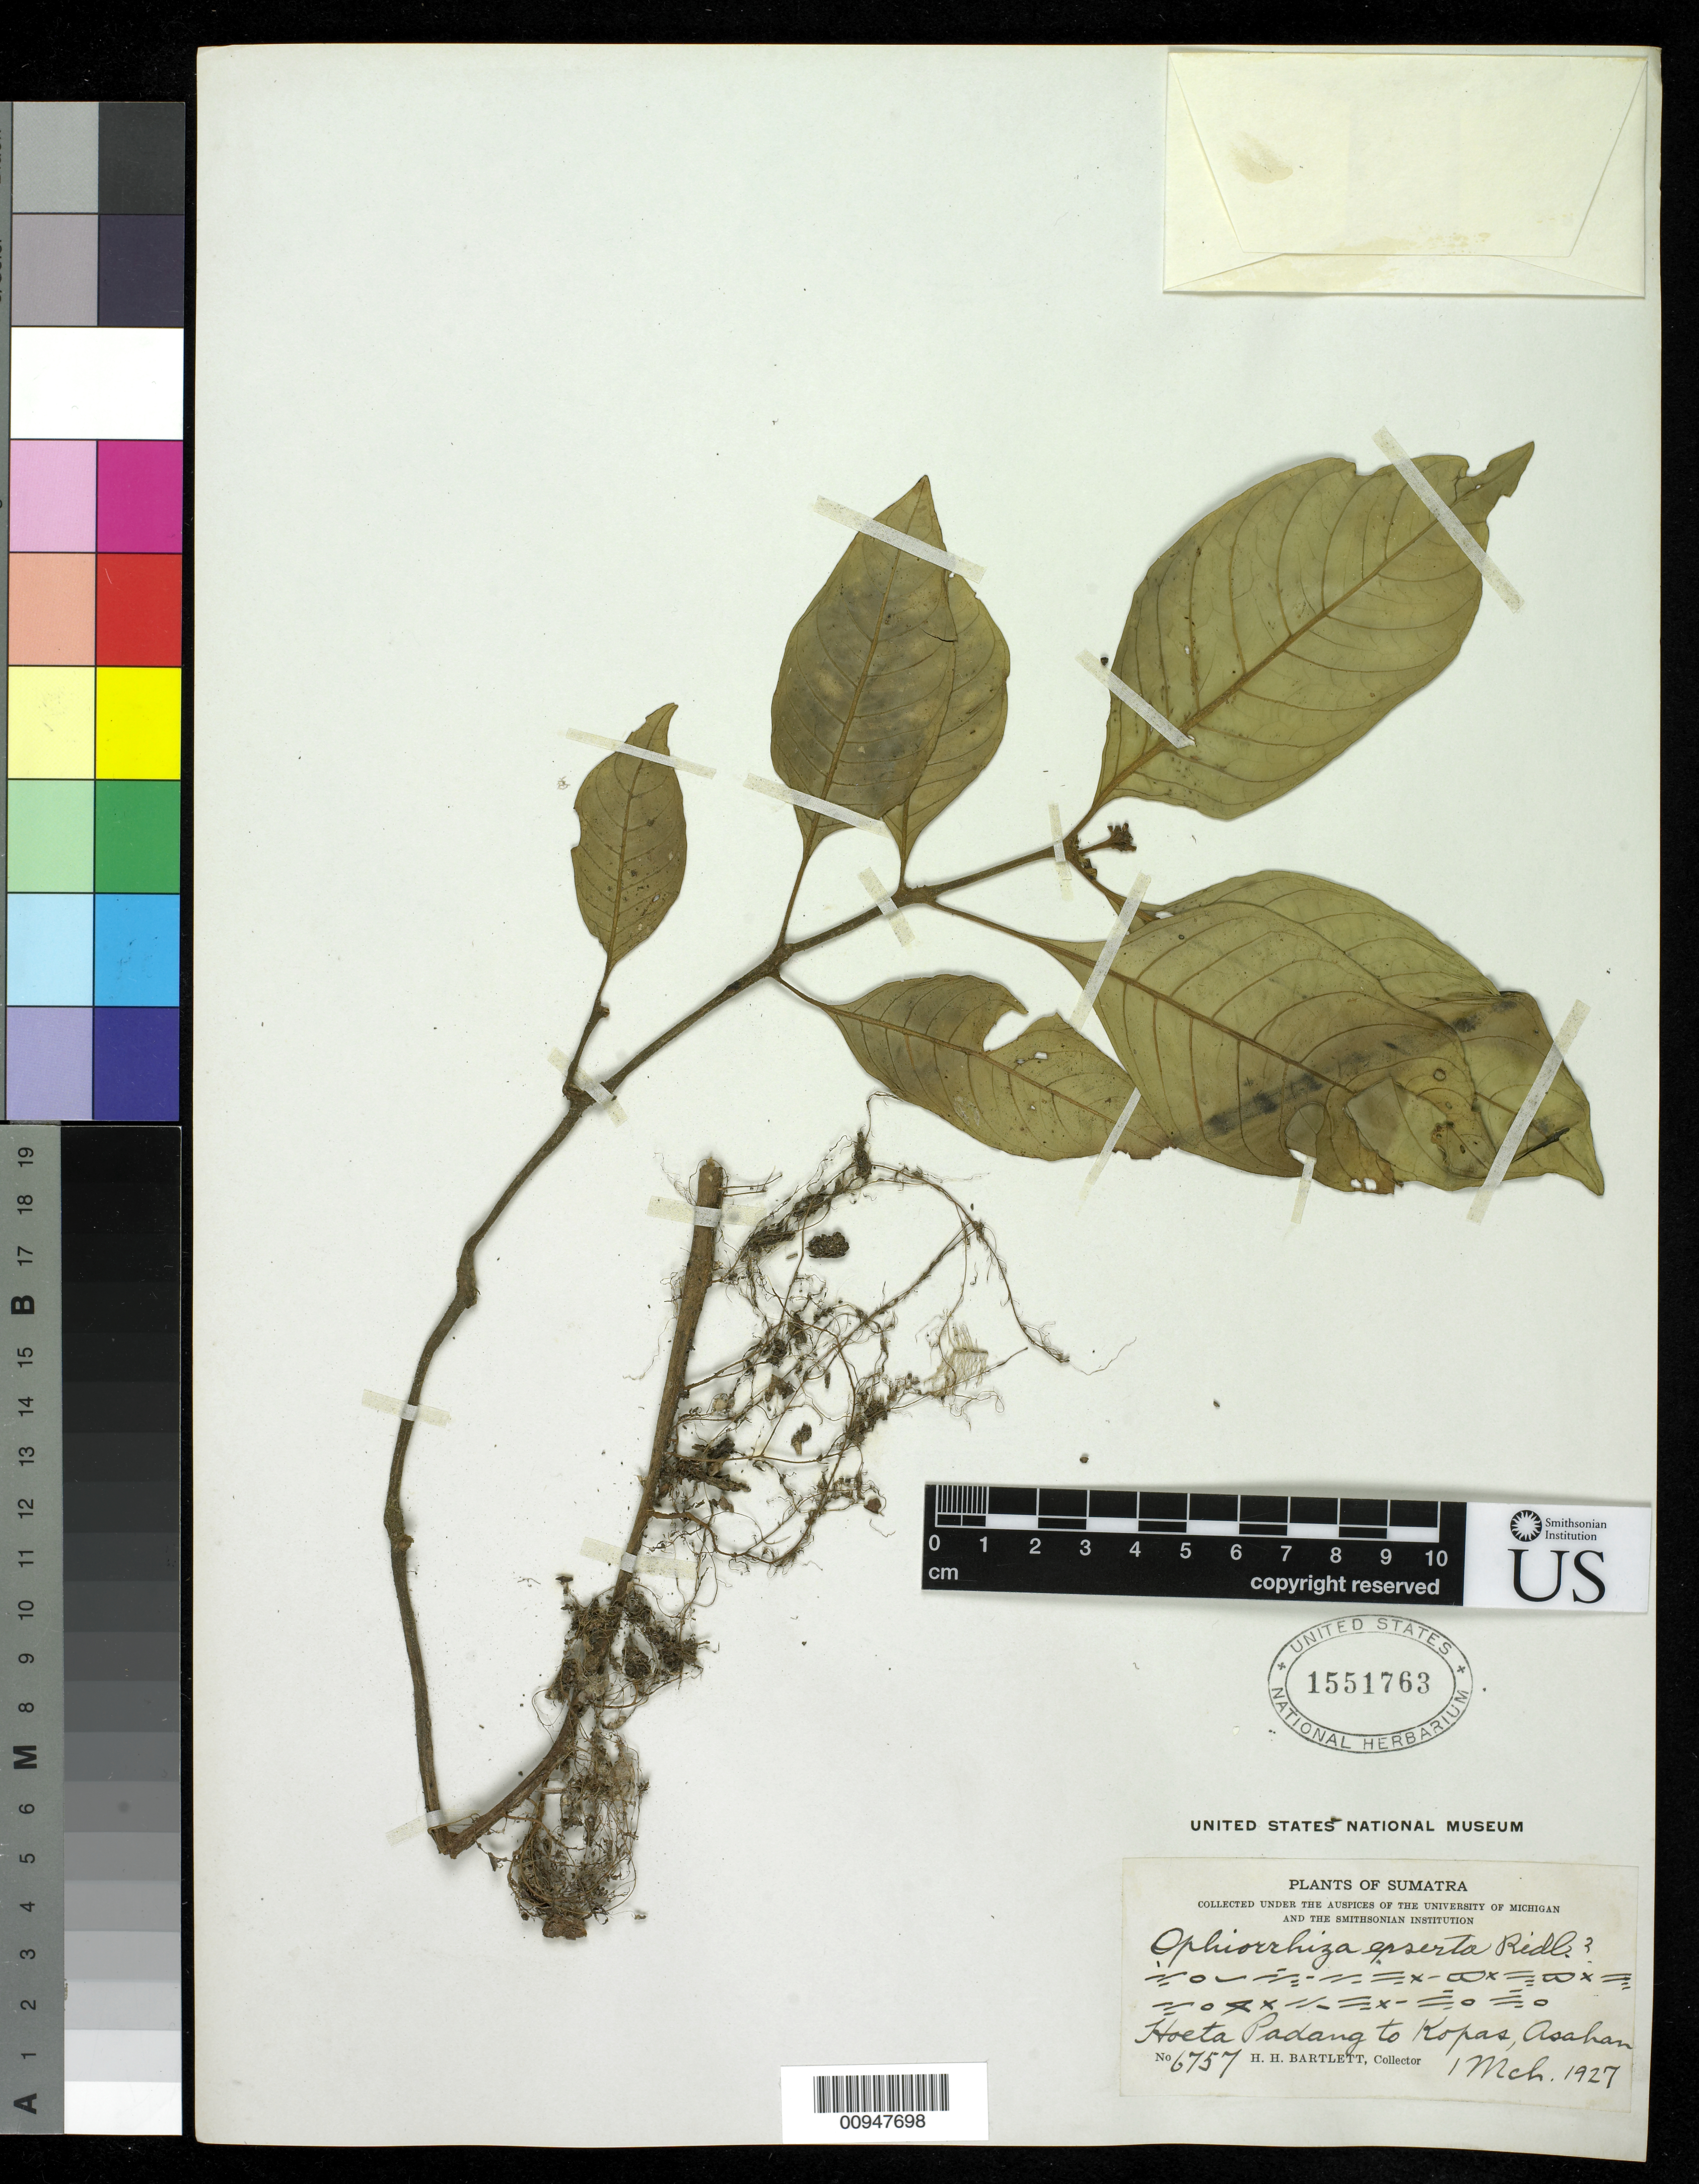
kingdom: Plantae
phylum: Tracheophyta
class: Magnoliopsida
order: Gentianales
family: Rubiaceae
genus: Ophiorrhiza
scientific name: Ophiorrhiza exserta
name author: Ridl.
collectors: H. H. Bartlett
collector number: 6757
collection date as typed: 01 Mar 1927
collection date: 1927-03-01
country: Indonesia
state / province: Sumatra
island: Sumatra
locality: Hoeta Padang to Kopas, Asahan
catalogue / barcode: US 1551763